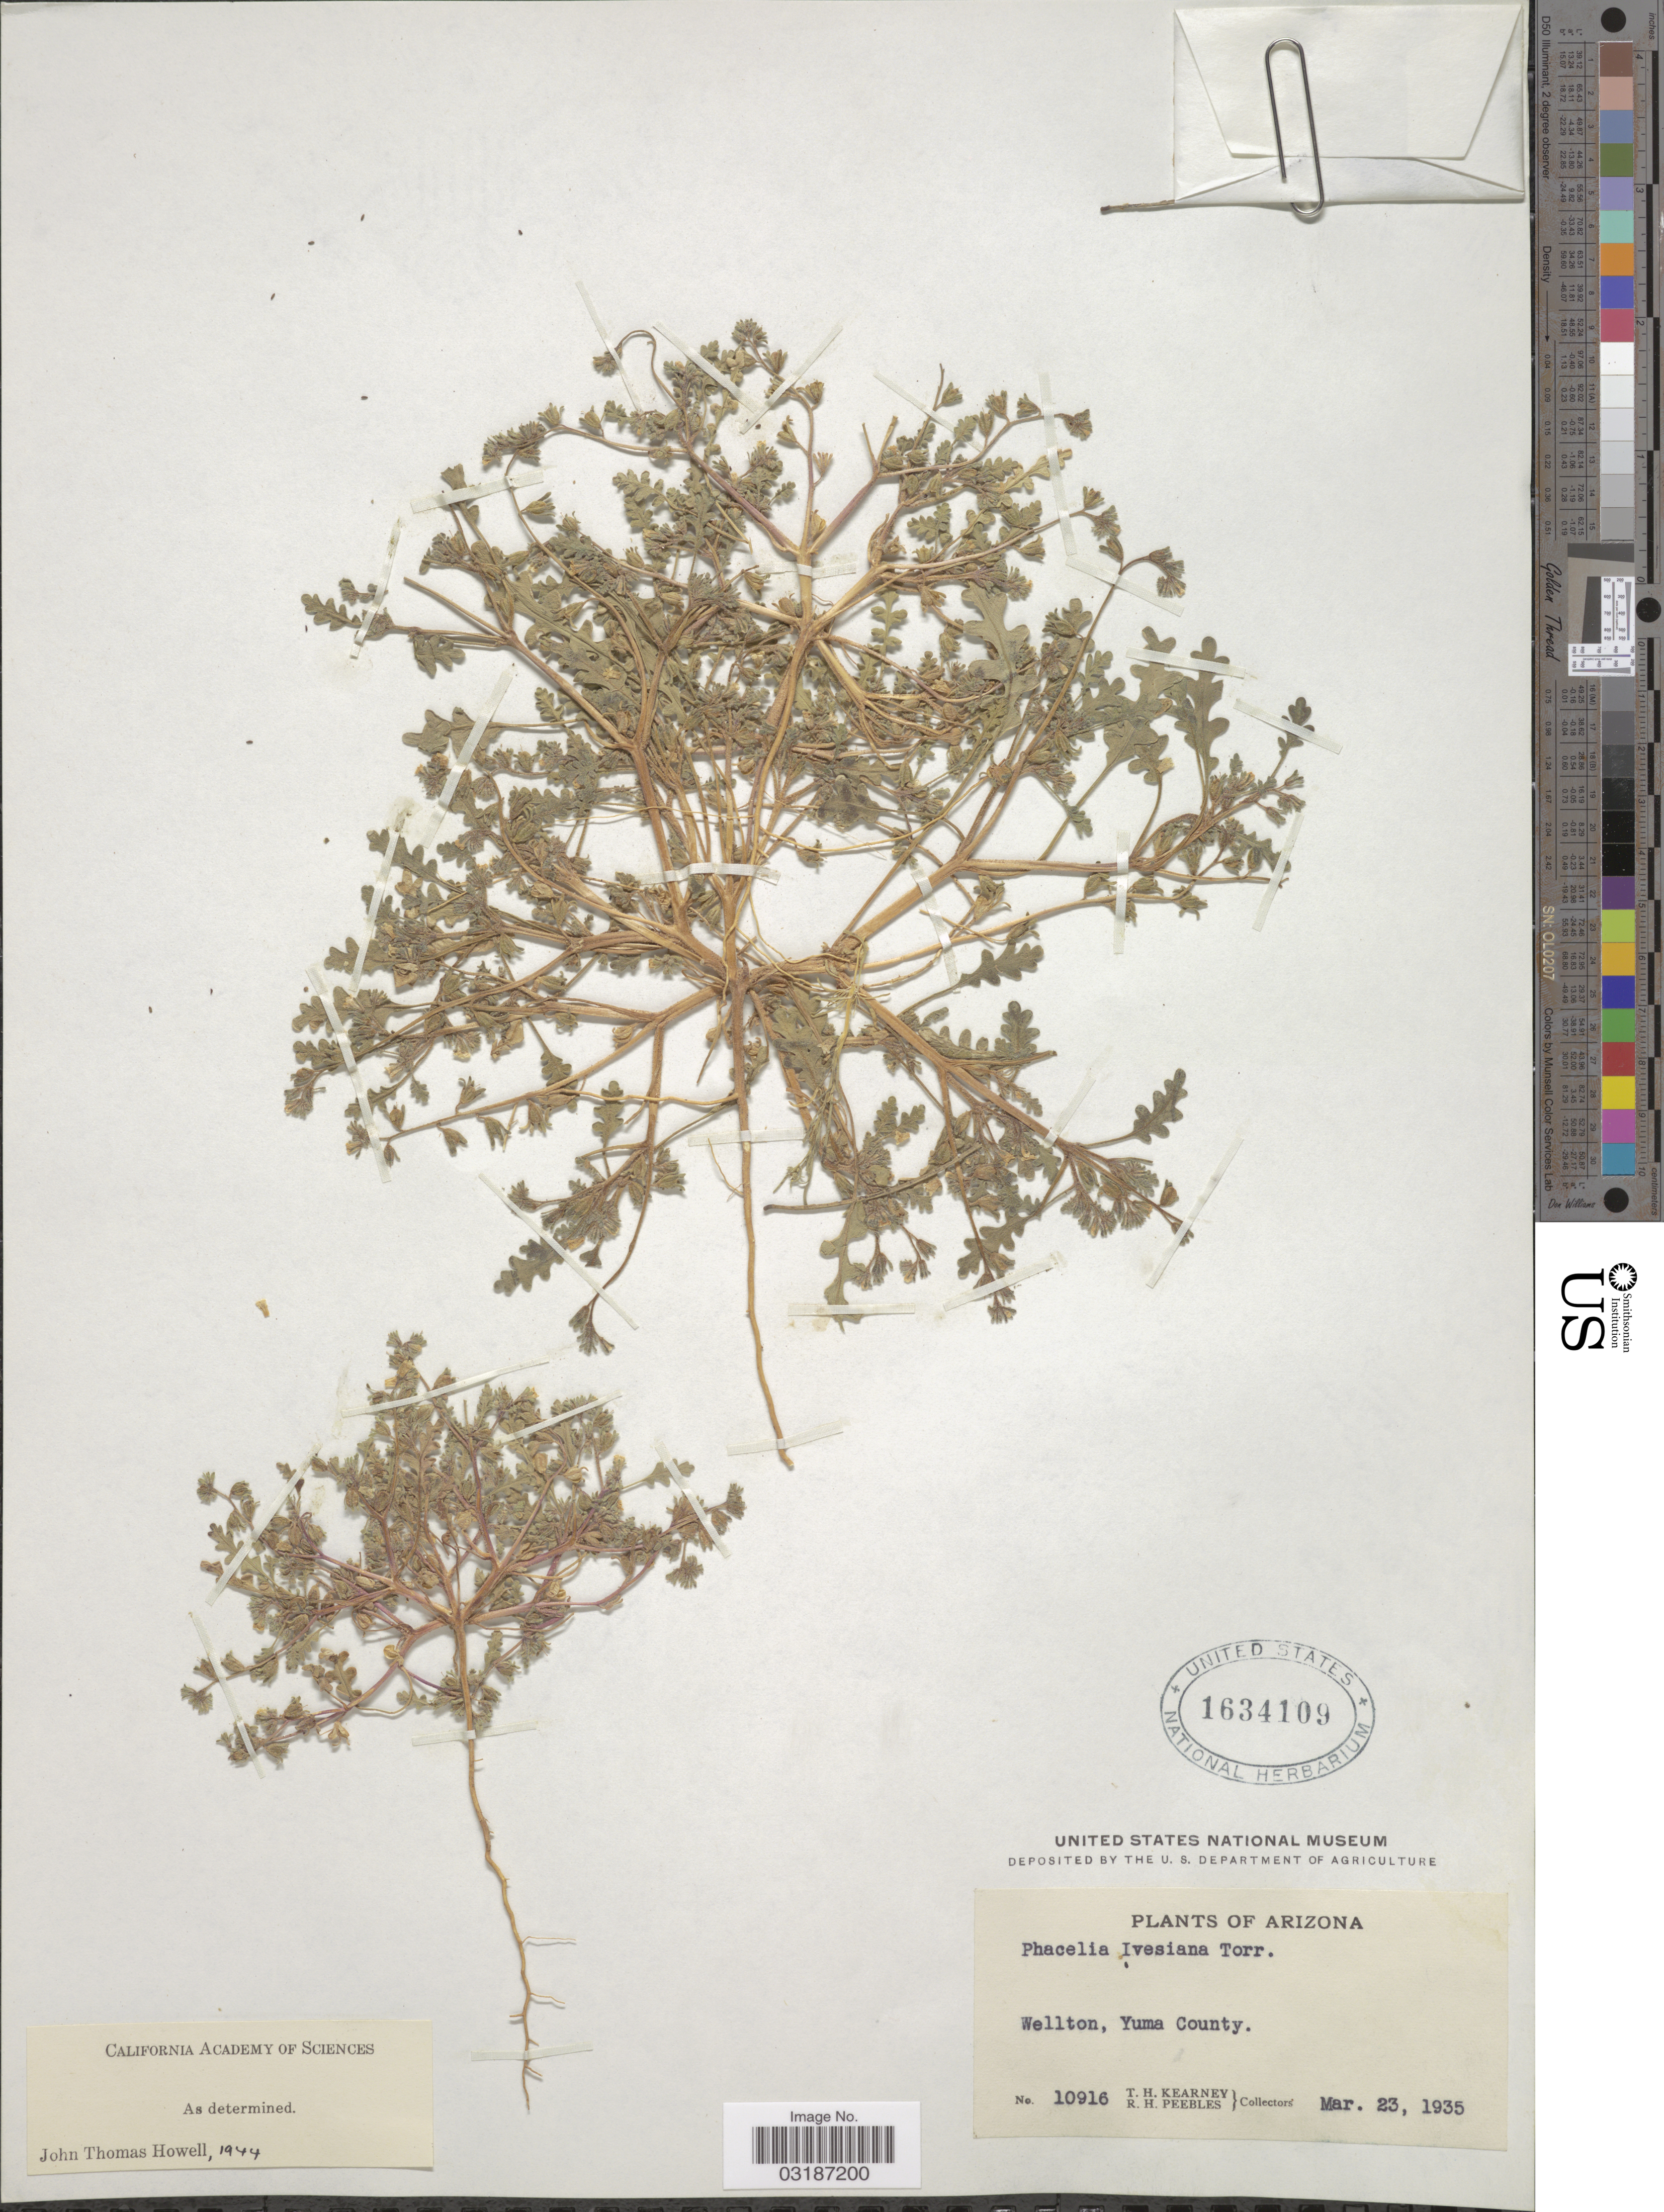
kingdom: Plantae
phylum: Tracheophyta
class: Magnoliopsida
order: Boraginales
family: Hydrophyllaceae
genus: Phacelia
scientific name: Phacelia ivesiana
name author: Torr.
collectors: T. H. Kearney & R. H. Peebles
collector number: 10916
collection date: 1935-03-23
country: United States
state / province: Arizona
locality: Wellton, Yuma County.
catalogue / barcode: US 1634109